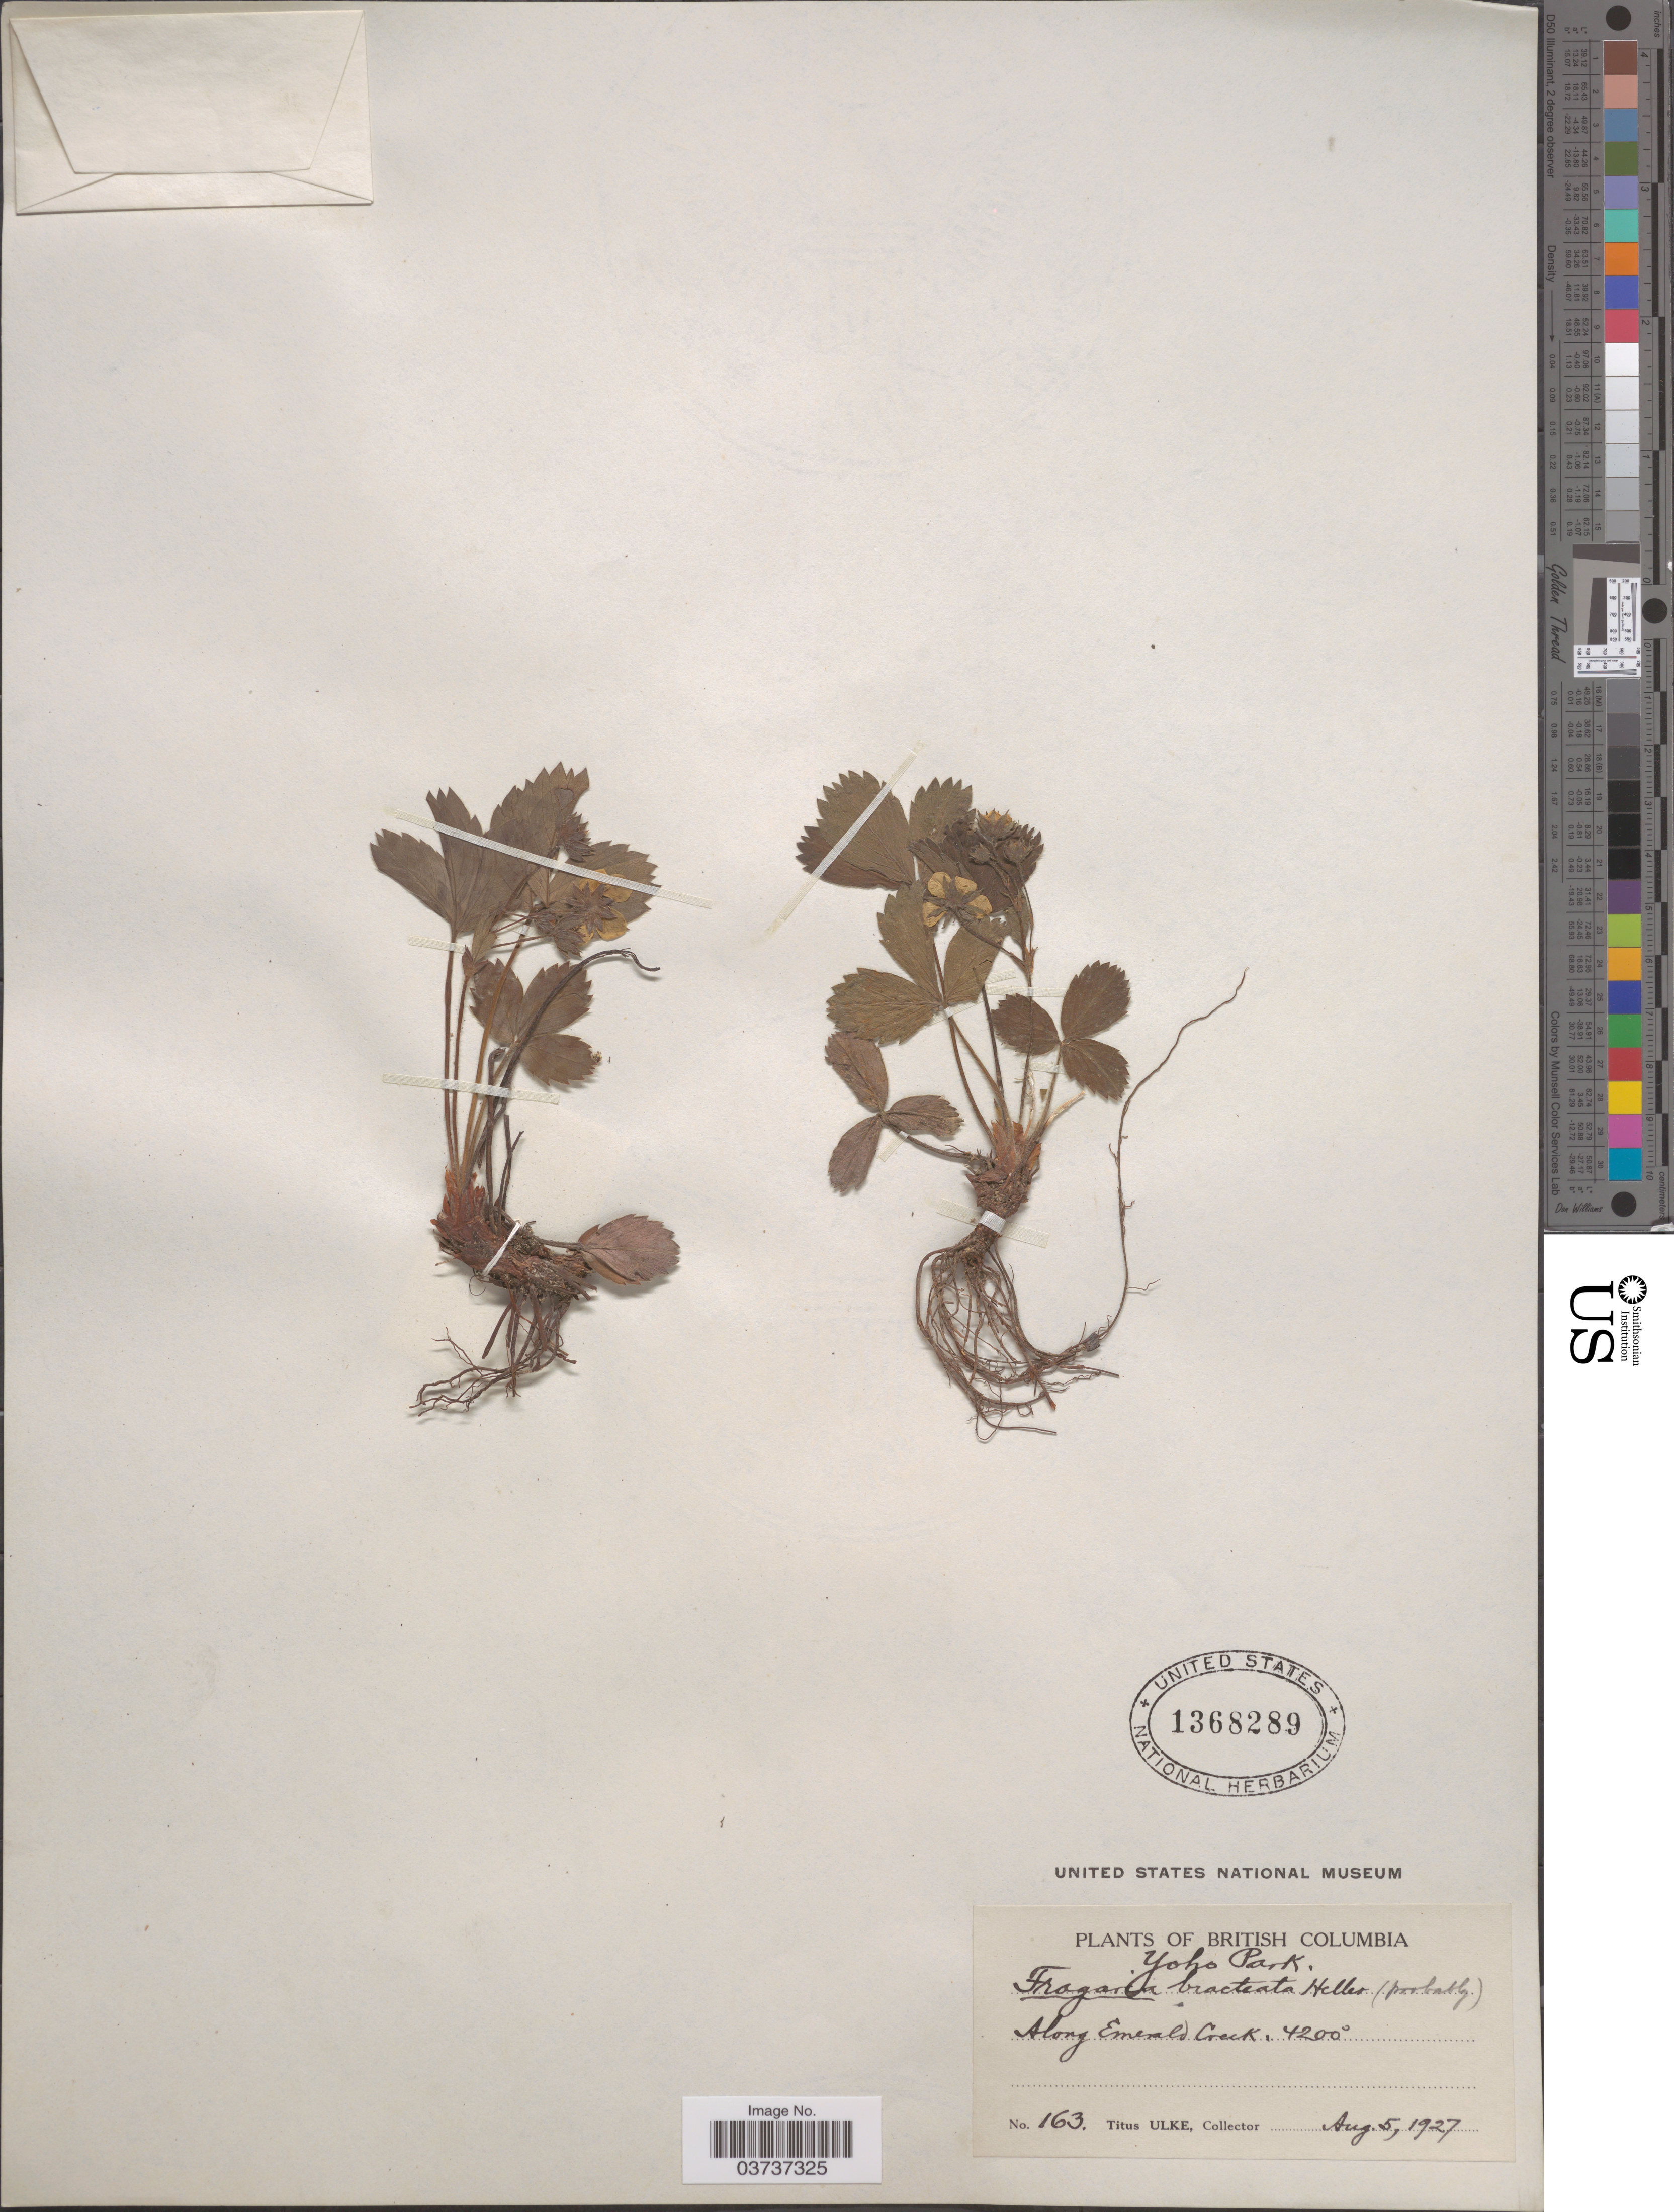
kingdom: Plantae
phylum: Tracheophyta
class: Magnoliopsida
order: Rosales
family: Rosaceae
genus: Fragaria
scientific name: Fragaria vesca subsp. bracteata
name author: L.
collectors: T. Ulke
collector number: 163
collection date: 1927-08-05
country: Canada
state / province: British Columbia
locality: Yoho Park. Along Emerald Creek.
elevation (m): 1280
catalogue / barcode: US 1368289